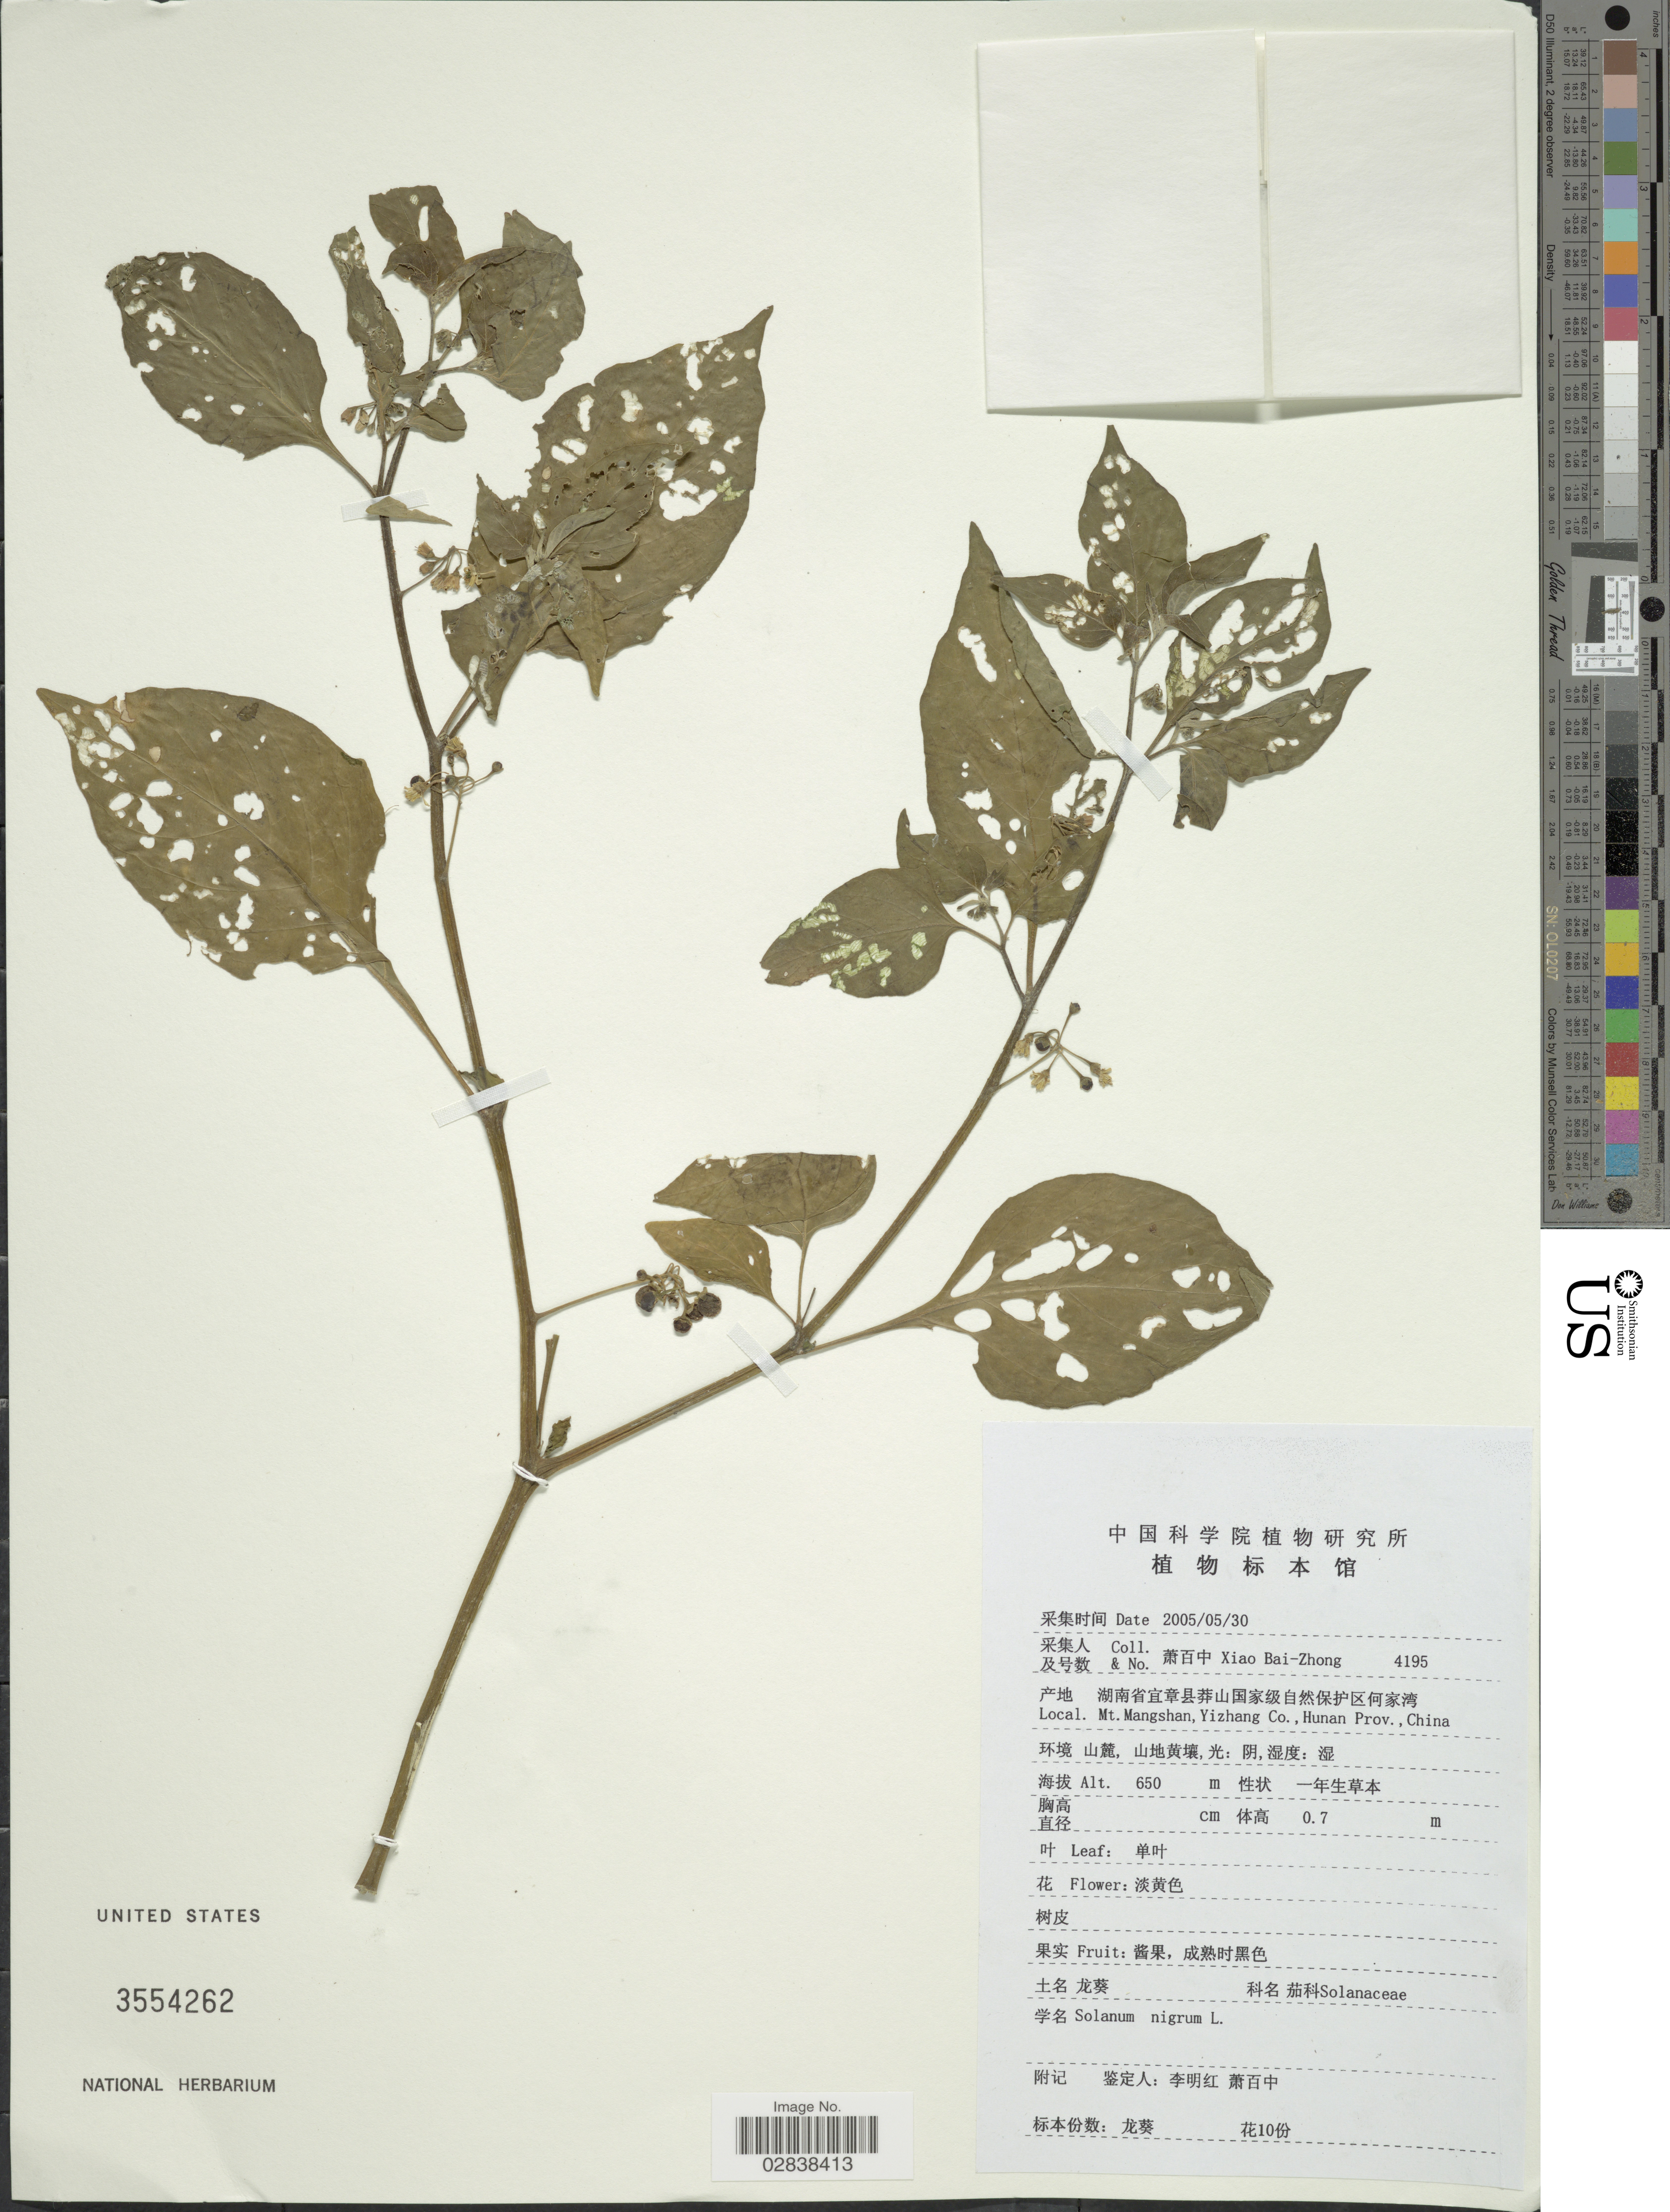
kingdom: Plantae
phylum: Tracheophyta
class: Magnoliopsida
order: Solanales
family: Solanaceae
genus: Solanum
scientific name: Solanum nigrum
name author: L.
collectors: B. Z. Xiao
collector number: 4195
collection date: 2005-05-30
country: China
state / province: Hunan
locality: Mt. Mangshan, Yizhang Co.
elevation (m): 650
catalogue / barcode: US 3554262